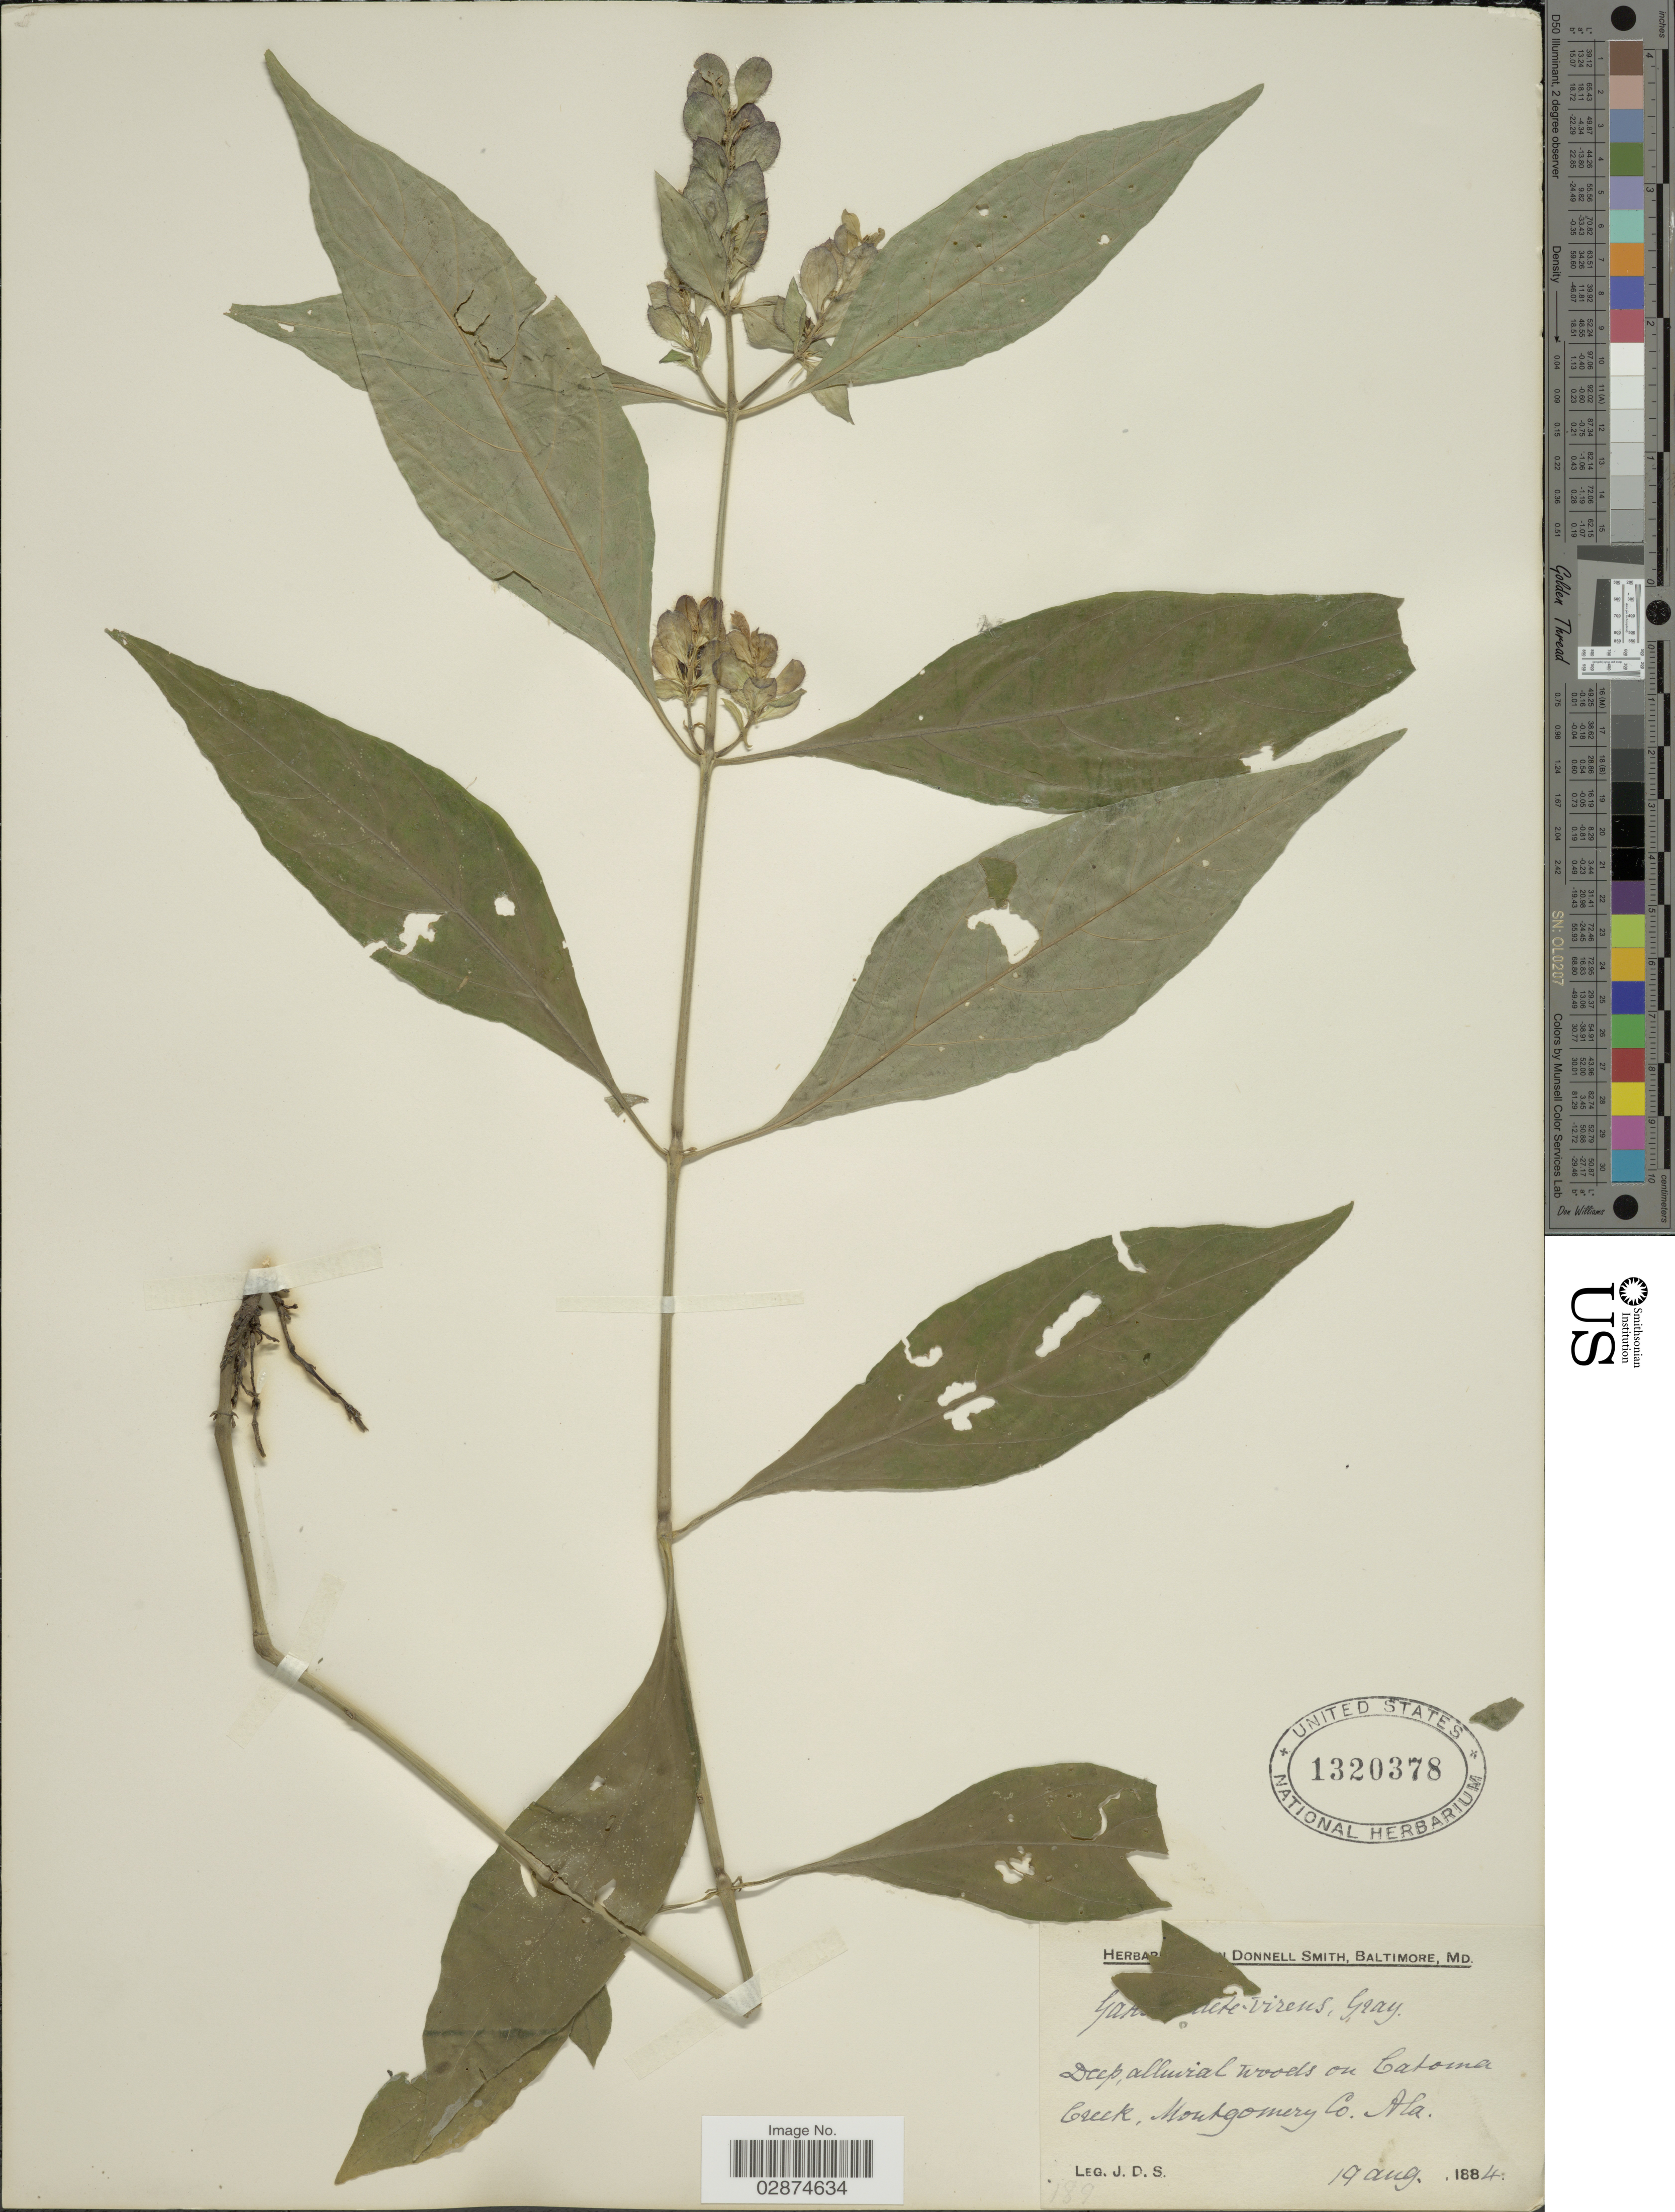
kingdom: Plantae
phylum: Tracheophyta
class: Magnoliopsida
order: Lamiales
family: Acanthaceae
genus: Yeatesia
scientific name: Yeatesia viridiflora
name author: (Nees) Small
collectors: J. Donnell Smith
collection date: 1884-08-19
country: United States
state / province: Alabama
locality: Catoma Creek Montgomery Co.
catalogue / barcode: US 1320378